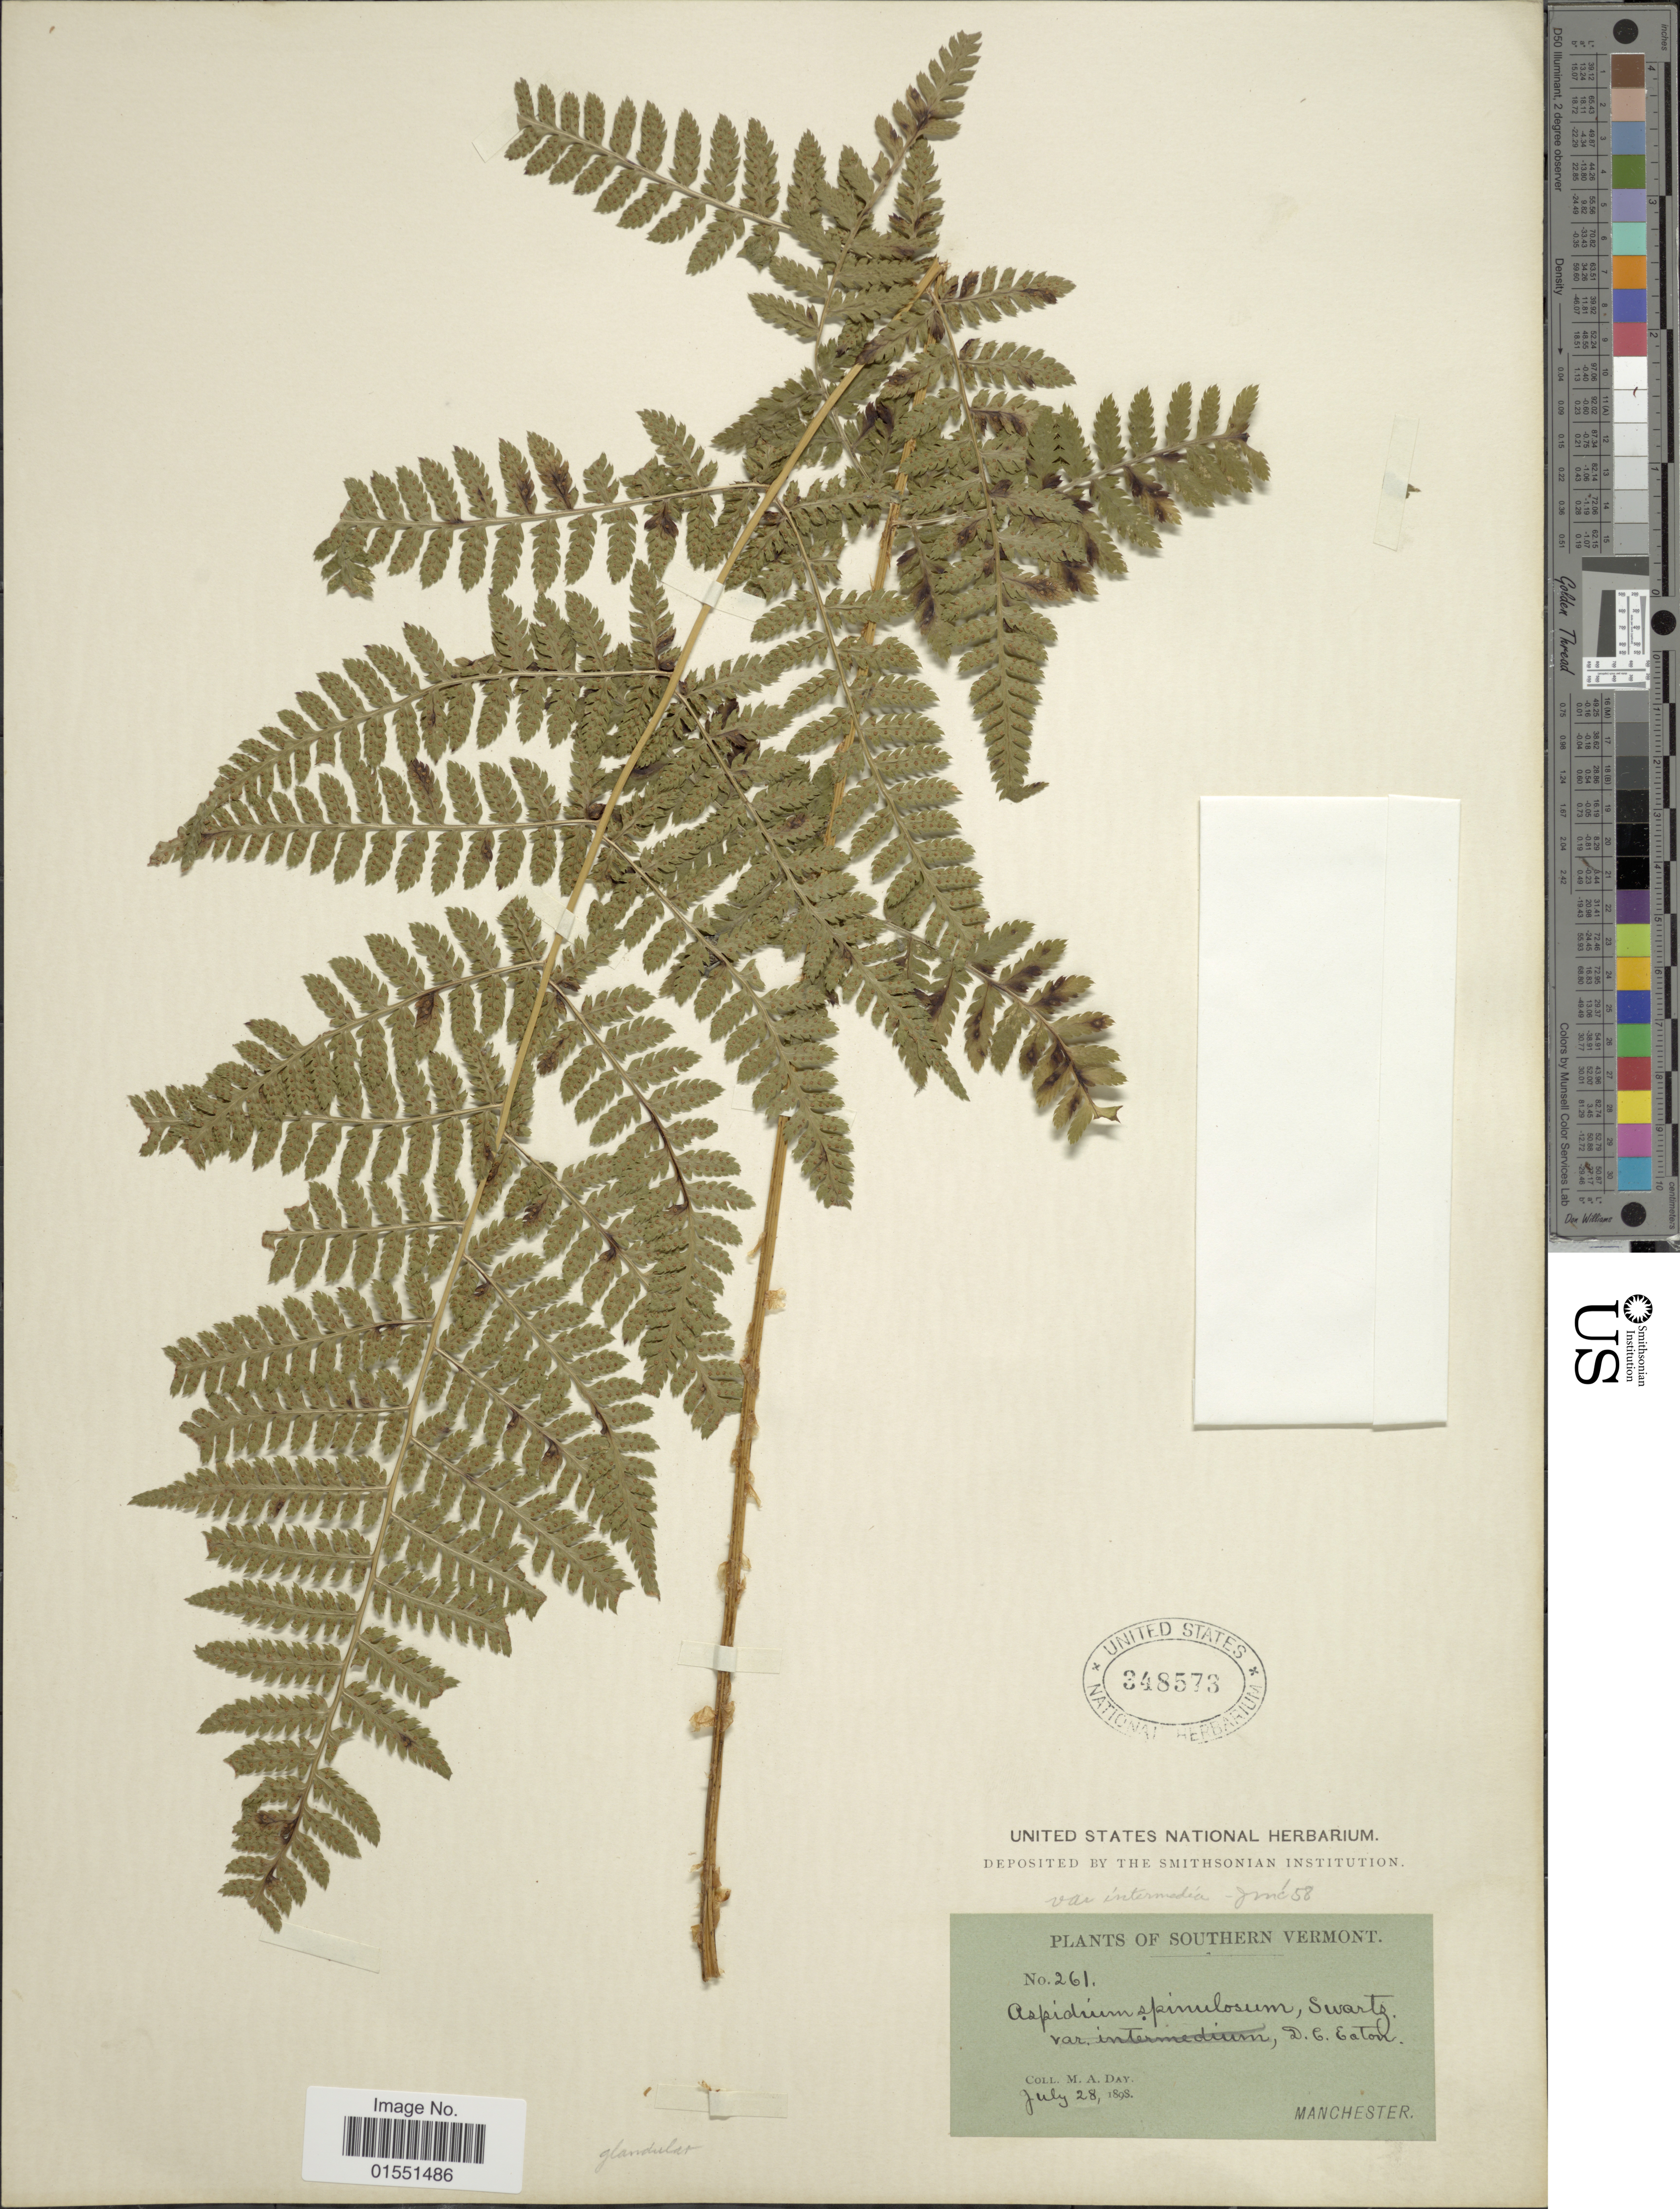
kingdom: Plantae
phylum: Tracheophyta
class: Polypodiopsida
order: Polypodiales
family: Dryopteridaceae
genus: Dryopteris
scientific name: Dryopteris intermedia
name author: (Muhl.) A. Gray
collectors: M. Day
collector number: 261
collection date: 1898-07-28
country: United States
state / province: Vermont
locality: Southern Vermont. Manchester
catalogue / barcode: US 348573